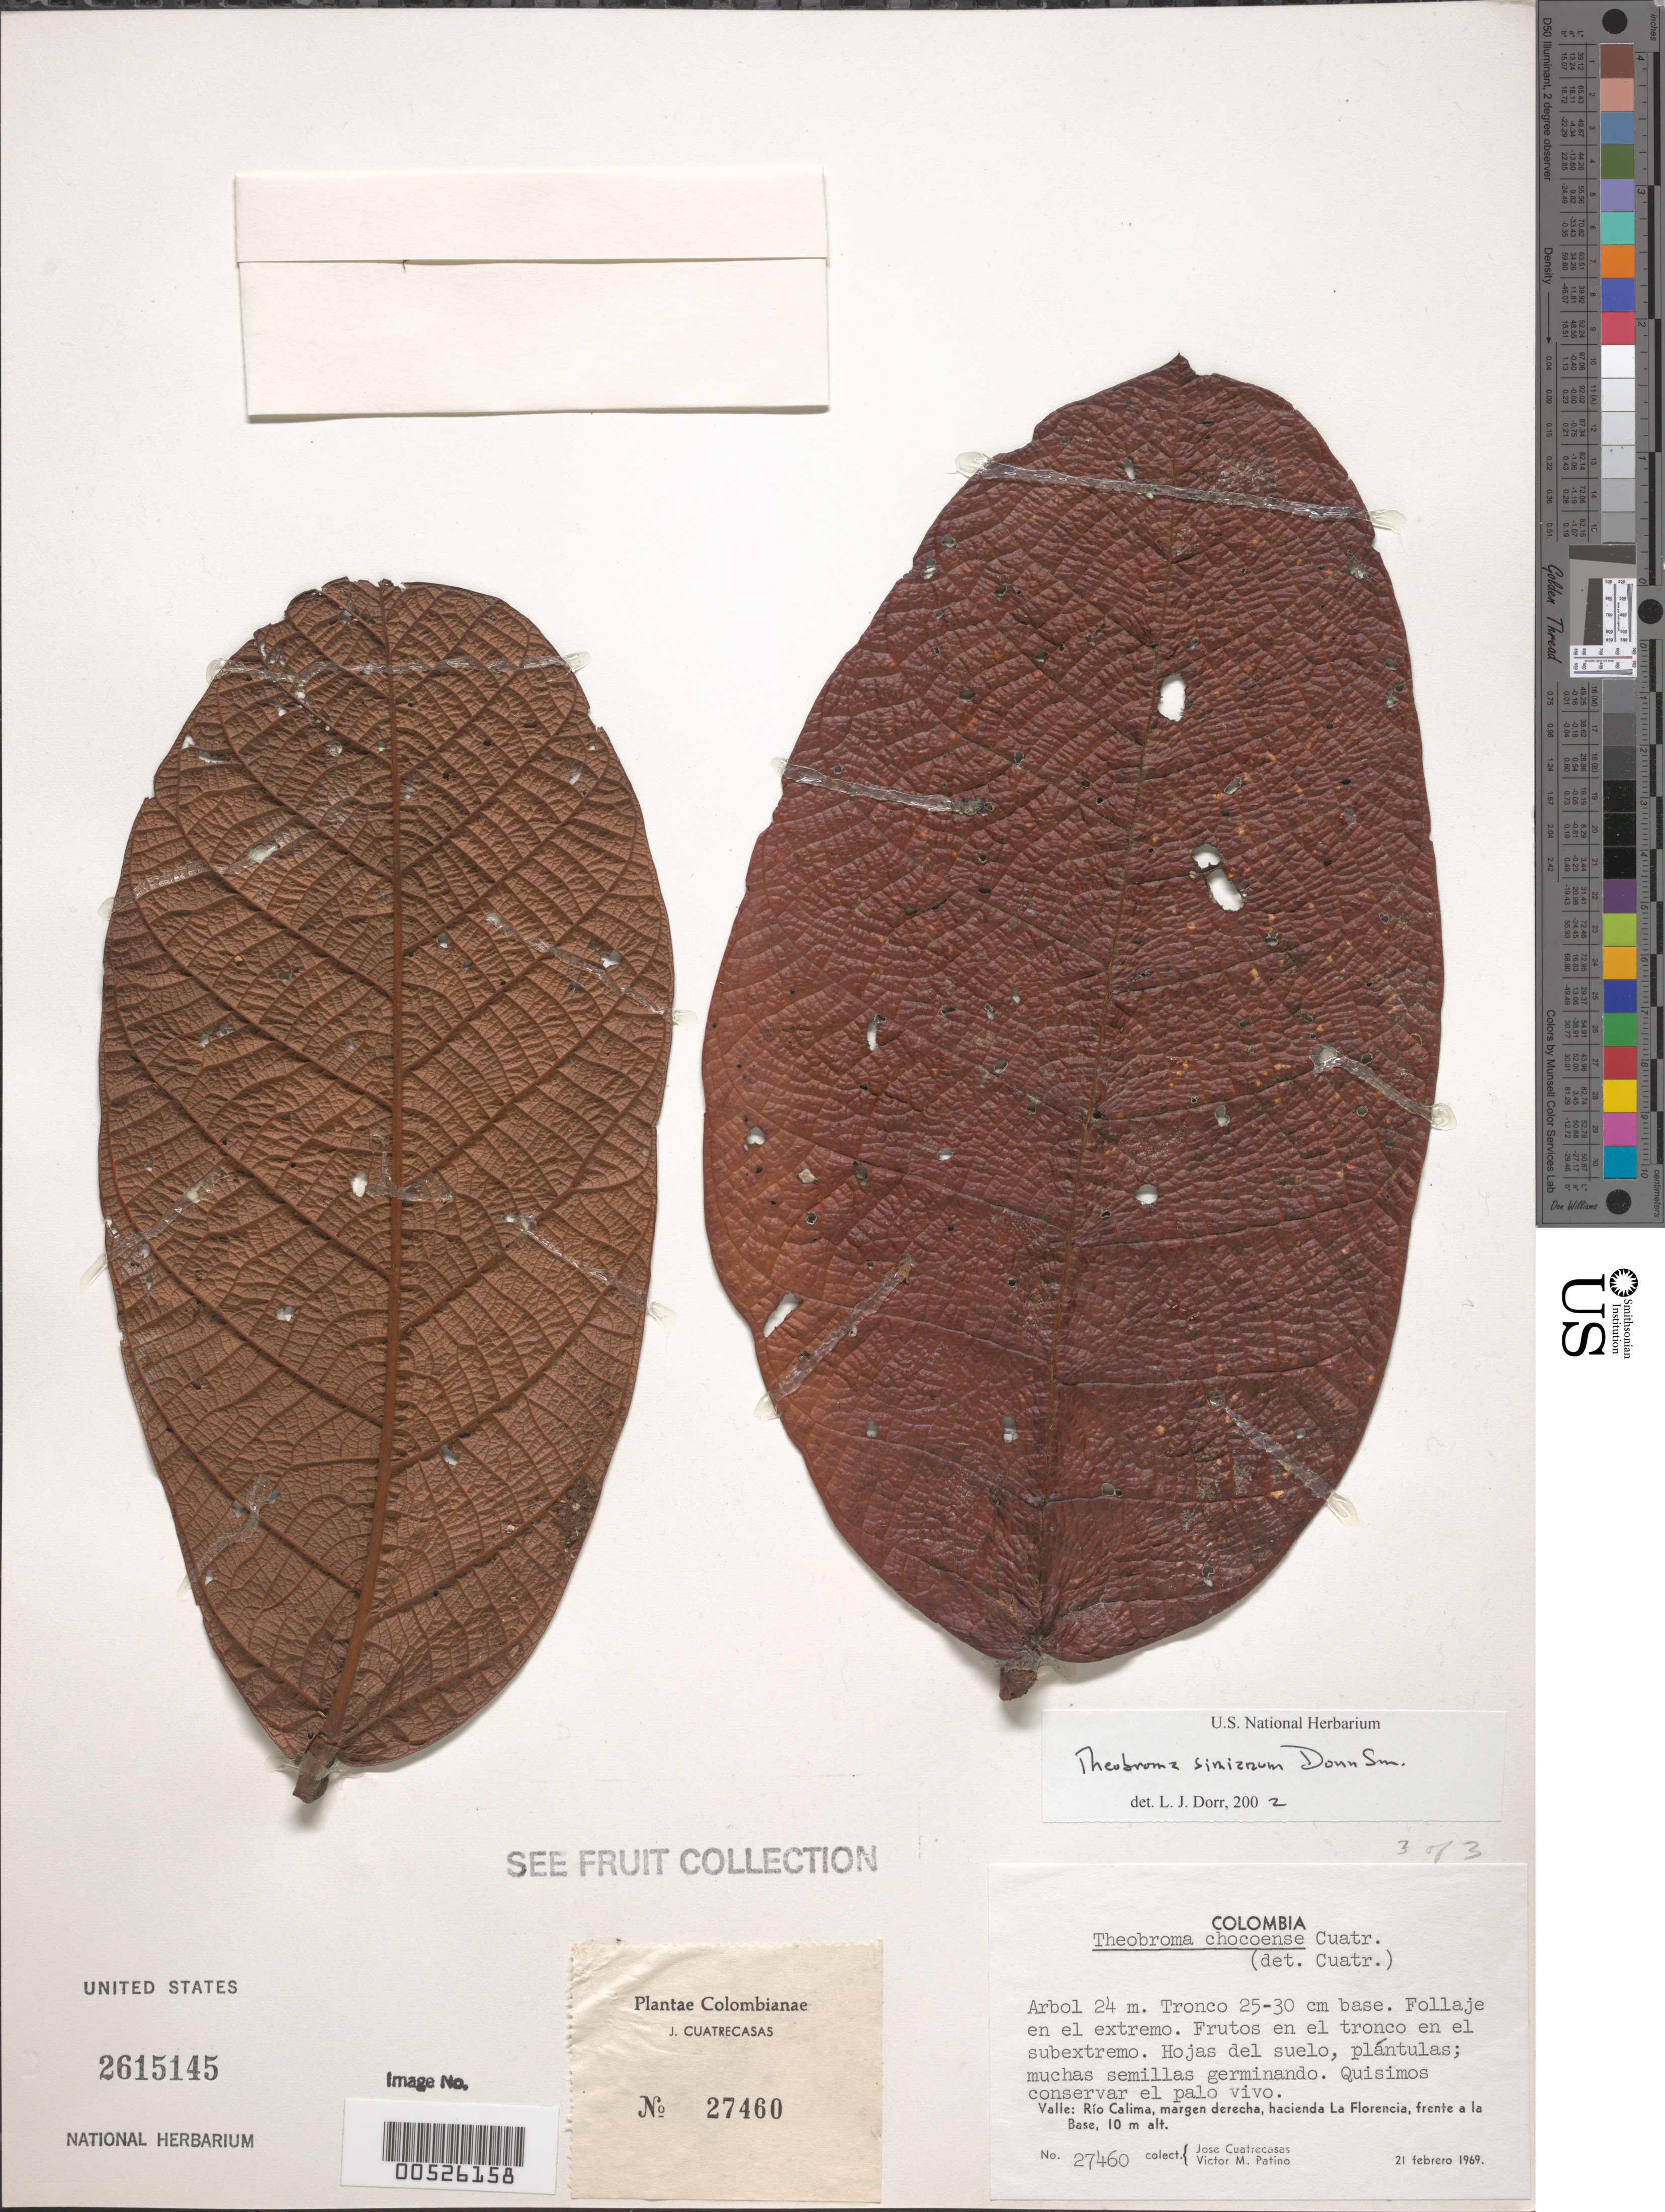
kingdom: Plantae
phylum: Tracheophyta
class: Magnoliopsida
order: Malvales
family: Malvaceae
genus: Theobroma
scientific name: Theobroma simiarum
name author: Donn. Sm.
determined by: Dorr, L. J., (BOT), Smithsonian Institution - National Museum of Natural History (UNITED STATES)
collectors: J. Cuatrecasas & V. Patino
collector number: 27460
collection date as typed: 21 Feb 1969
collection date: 1969-02-21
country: Colombia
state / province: Valle del Cauca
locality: Río Calima, Margen Derecha, Hacienda La Florencia, frente a la Base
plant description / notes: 3 of 3 1 of 3: USNH 2615147; BC 00526156 2 of 3: USNH 2615146; BC 00526157; SEE FRUIT COLLECTION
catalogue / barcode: US 2615145